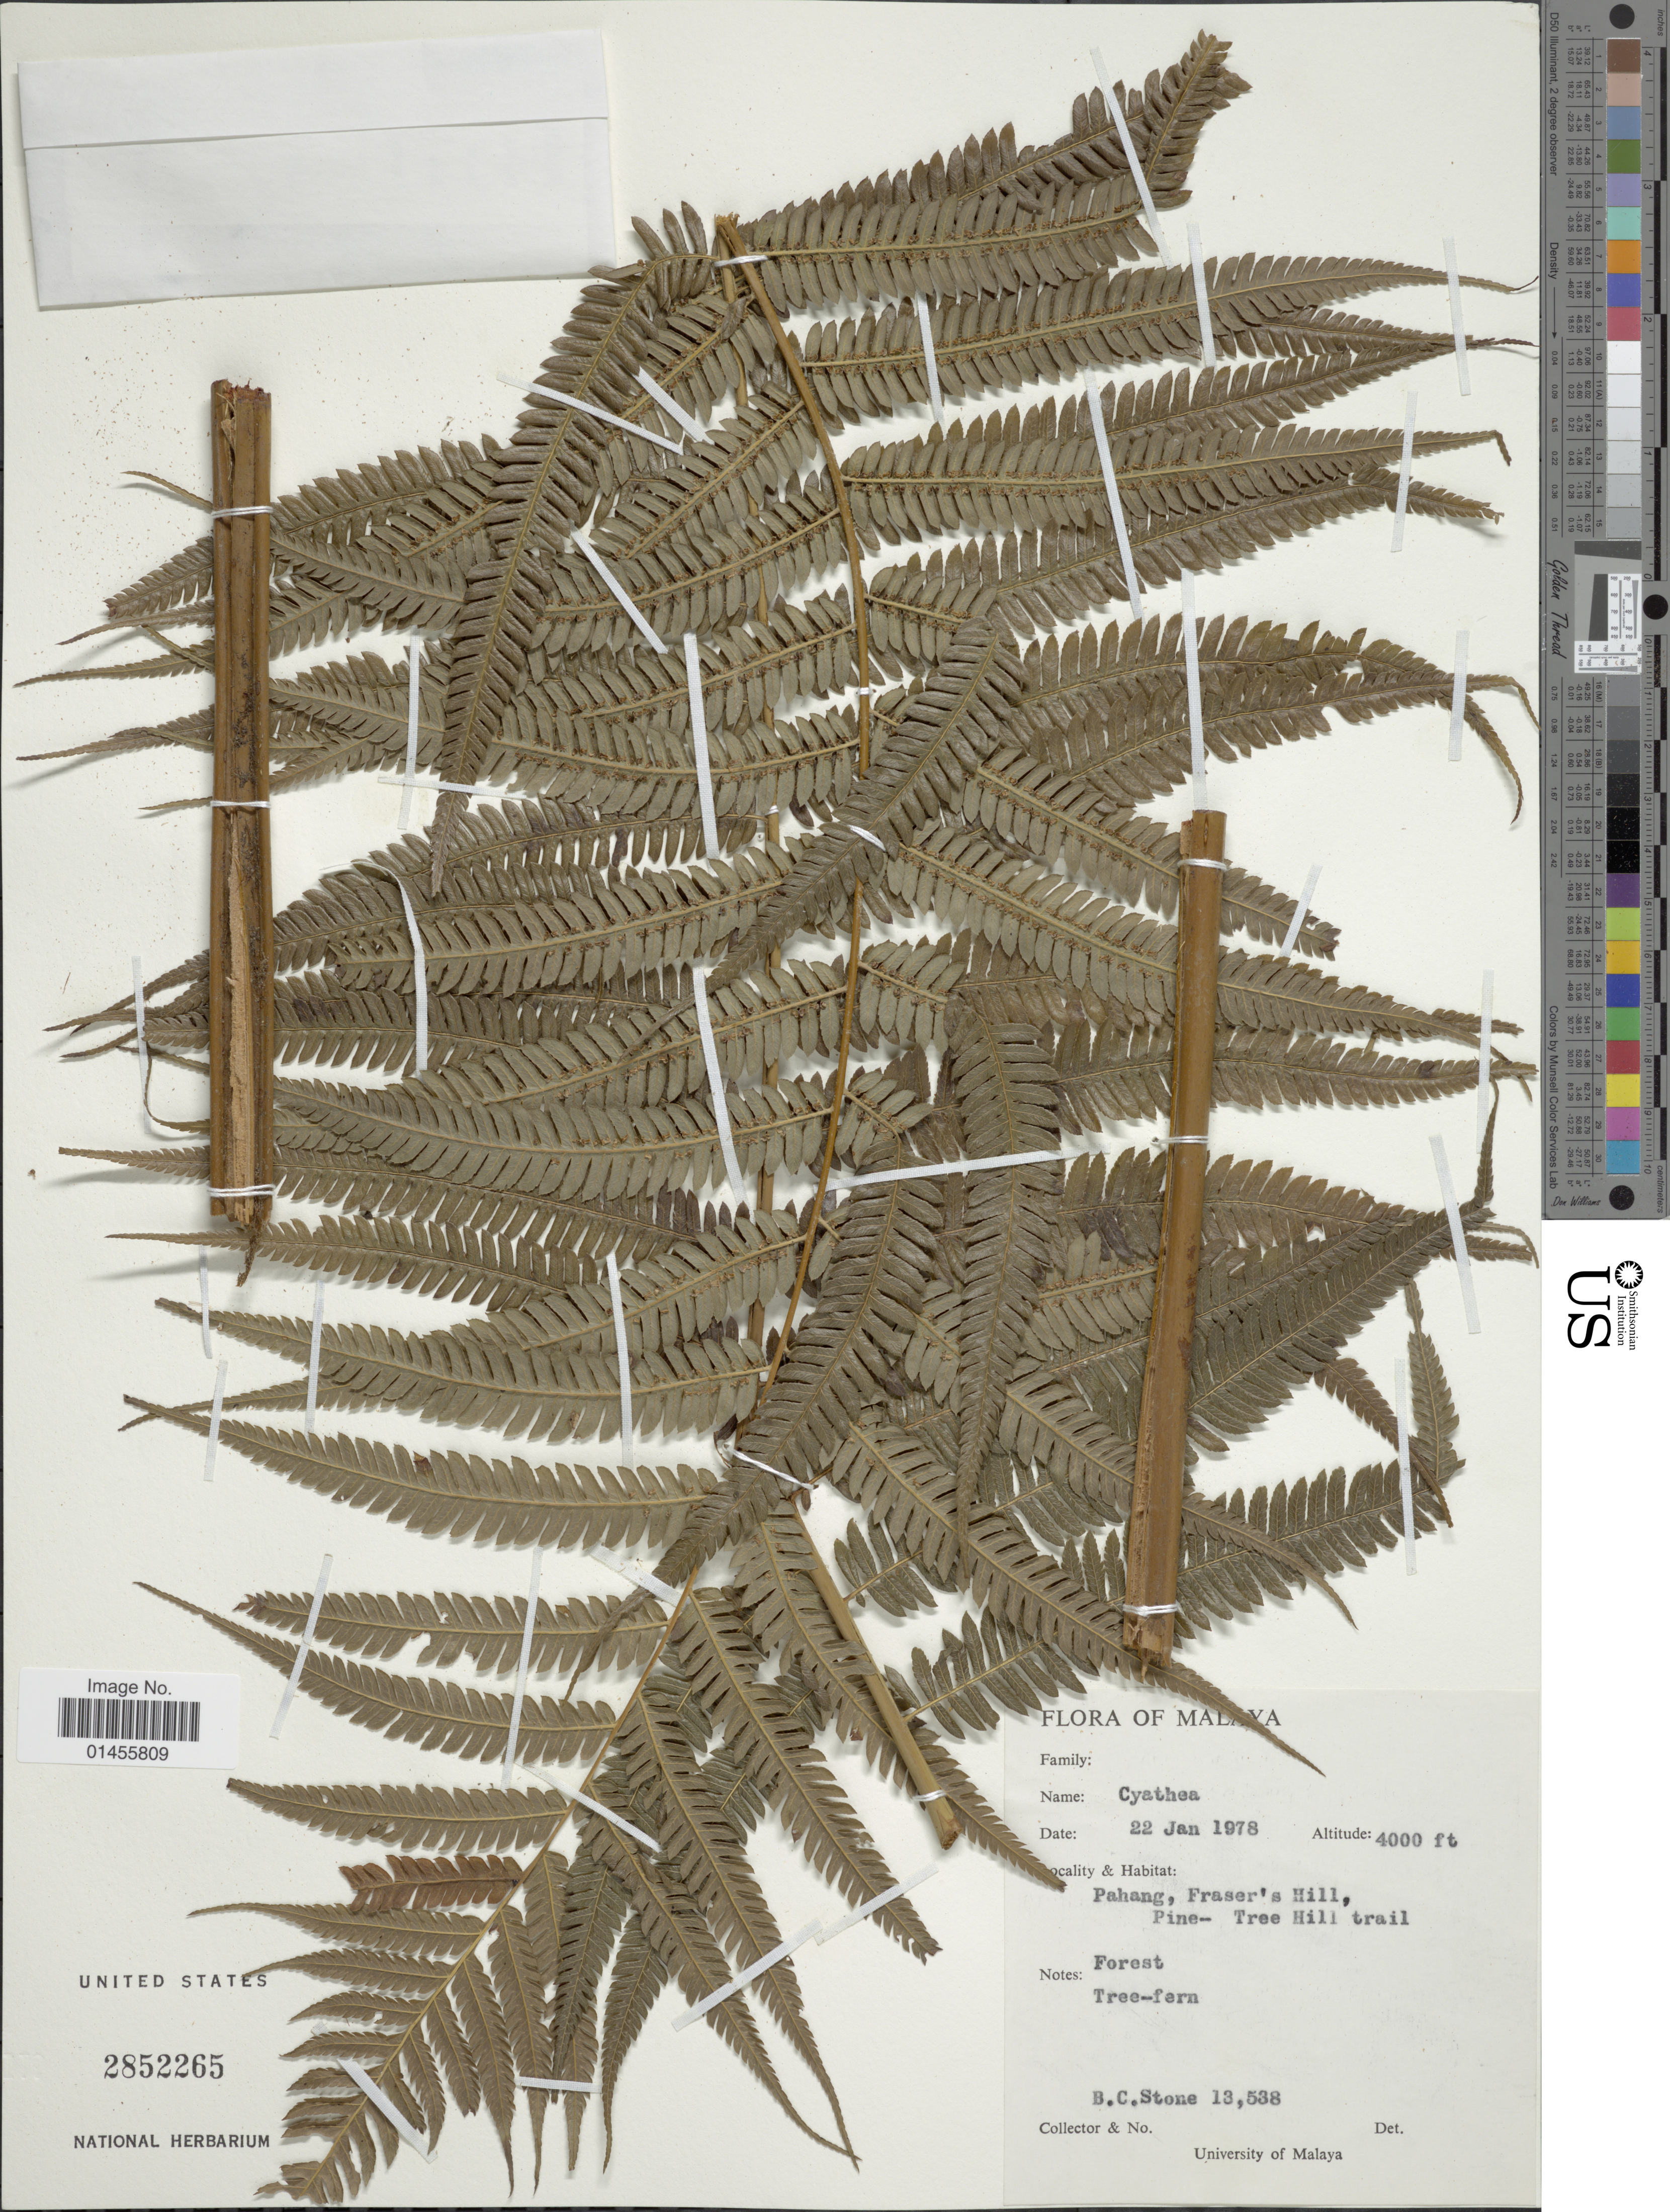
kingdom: Plantae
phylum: Tracheophyta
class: Polypodiopsida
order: Cyatheales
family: Cyatheaceae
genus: Alsophila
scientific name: Alsophila sp.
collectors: B. C. Stone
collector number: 13538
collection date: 1978-01-22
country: Malaysia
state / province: Pahang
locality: Malaya. Pahang, Fraser's Hill, Pine Tree Hill trail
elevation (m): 1219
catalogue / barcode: US 2852265